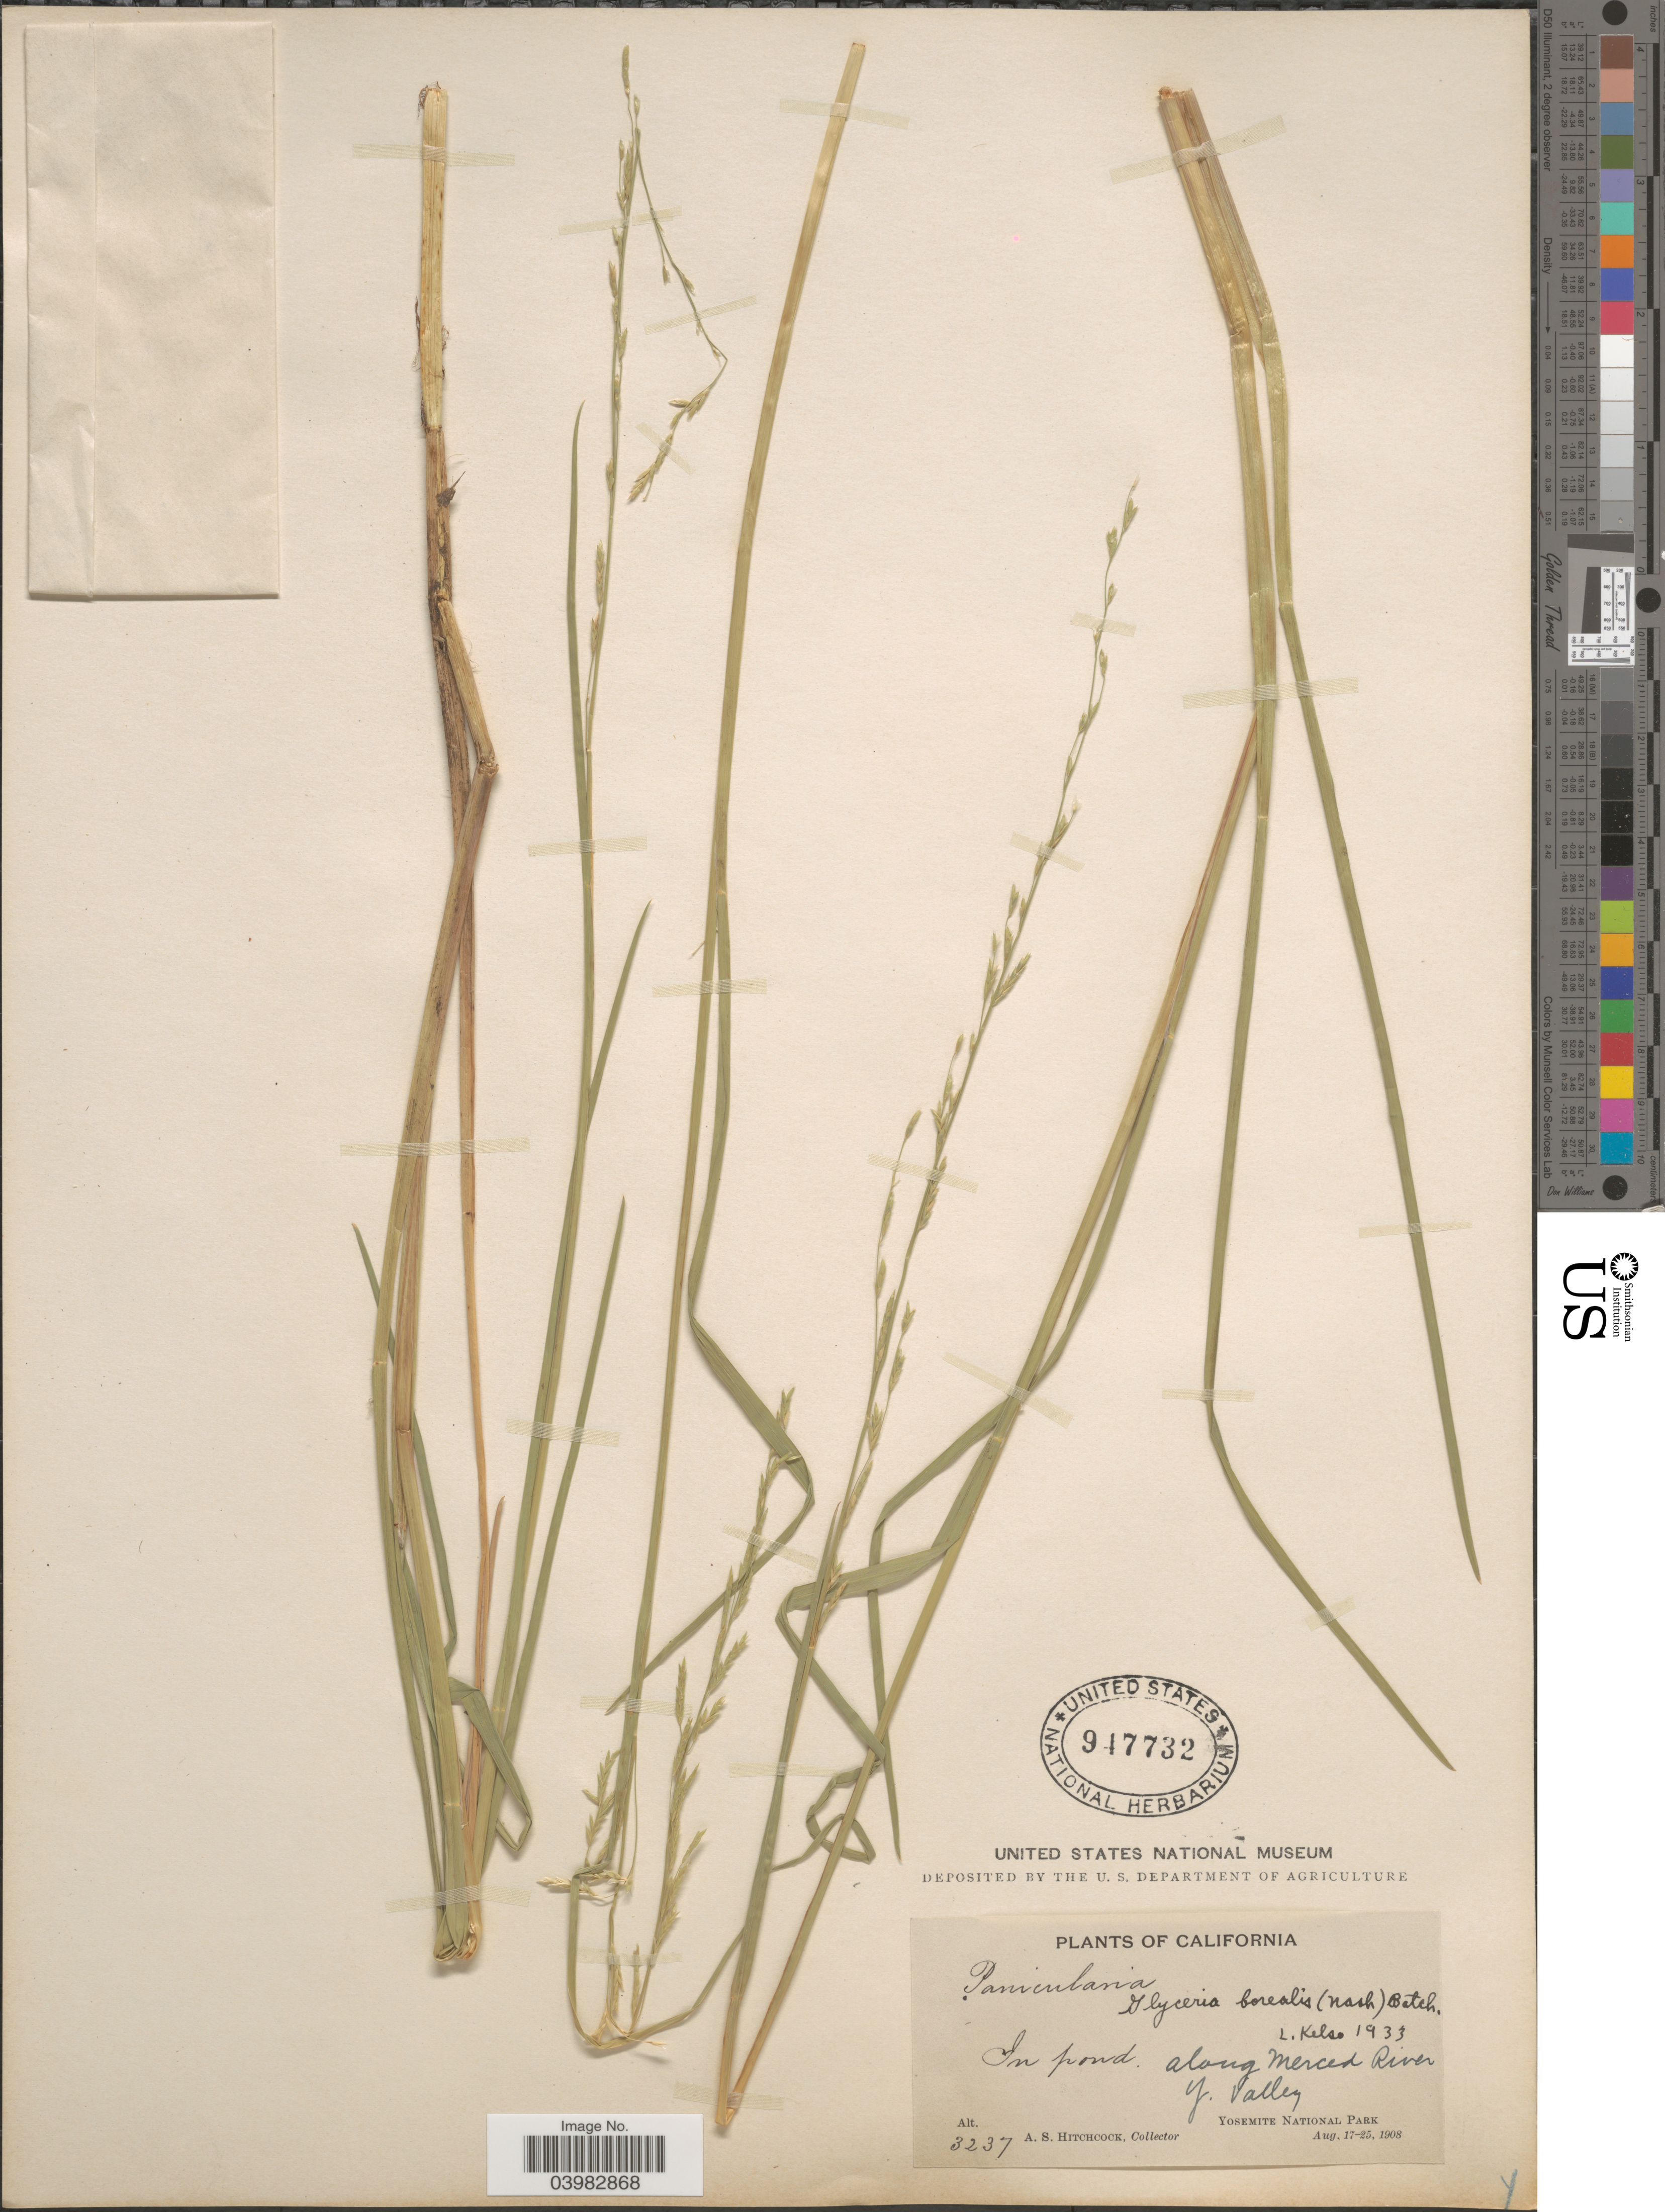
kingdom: Plantae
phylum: Tracheophyta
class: Liliopsida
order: Poales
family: Poaceae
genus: Glyceria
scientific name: Glyceria borealis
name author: (Nash) Batchelder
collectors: A. S. Hitchcock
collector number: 3237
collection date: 1908-08-17/1908-08-25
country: United States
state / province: California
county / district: Mariposa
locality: Along Merced River Y. Valley. Yosemite National Park.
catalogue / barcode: US 947732